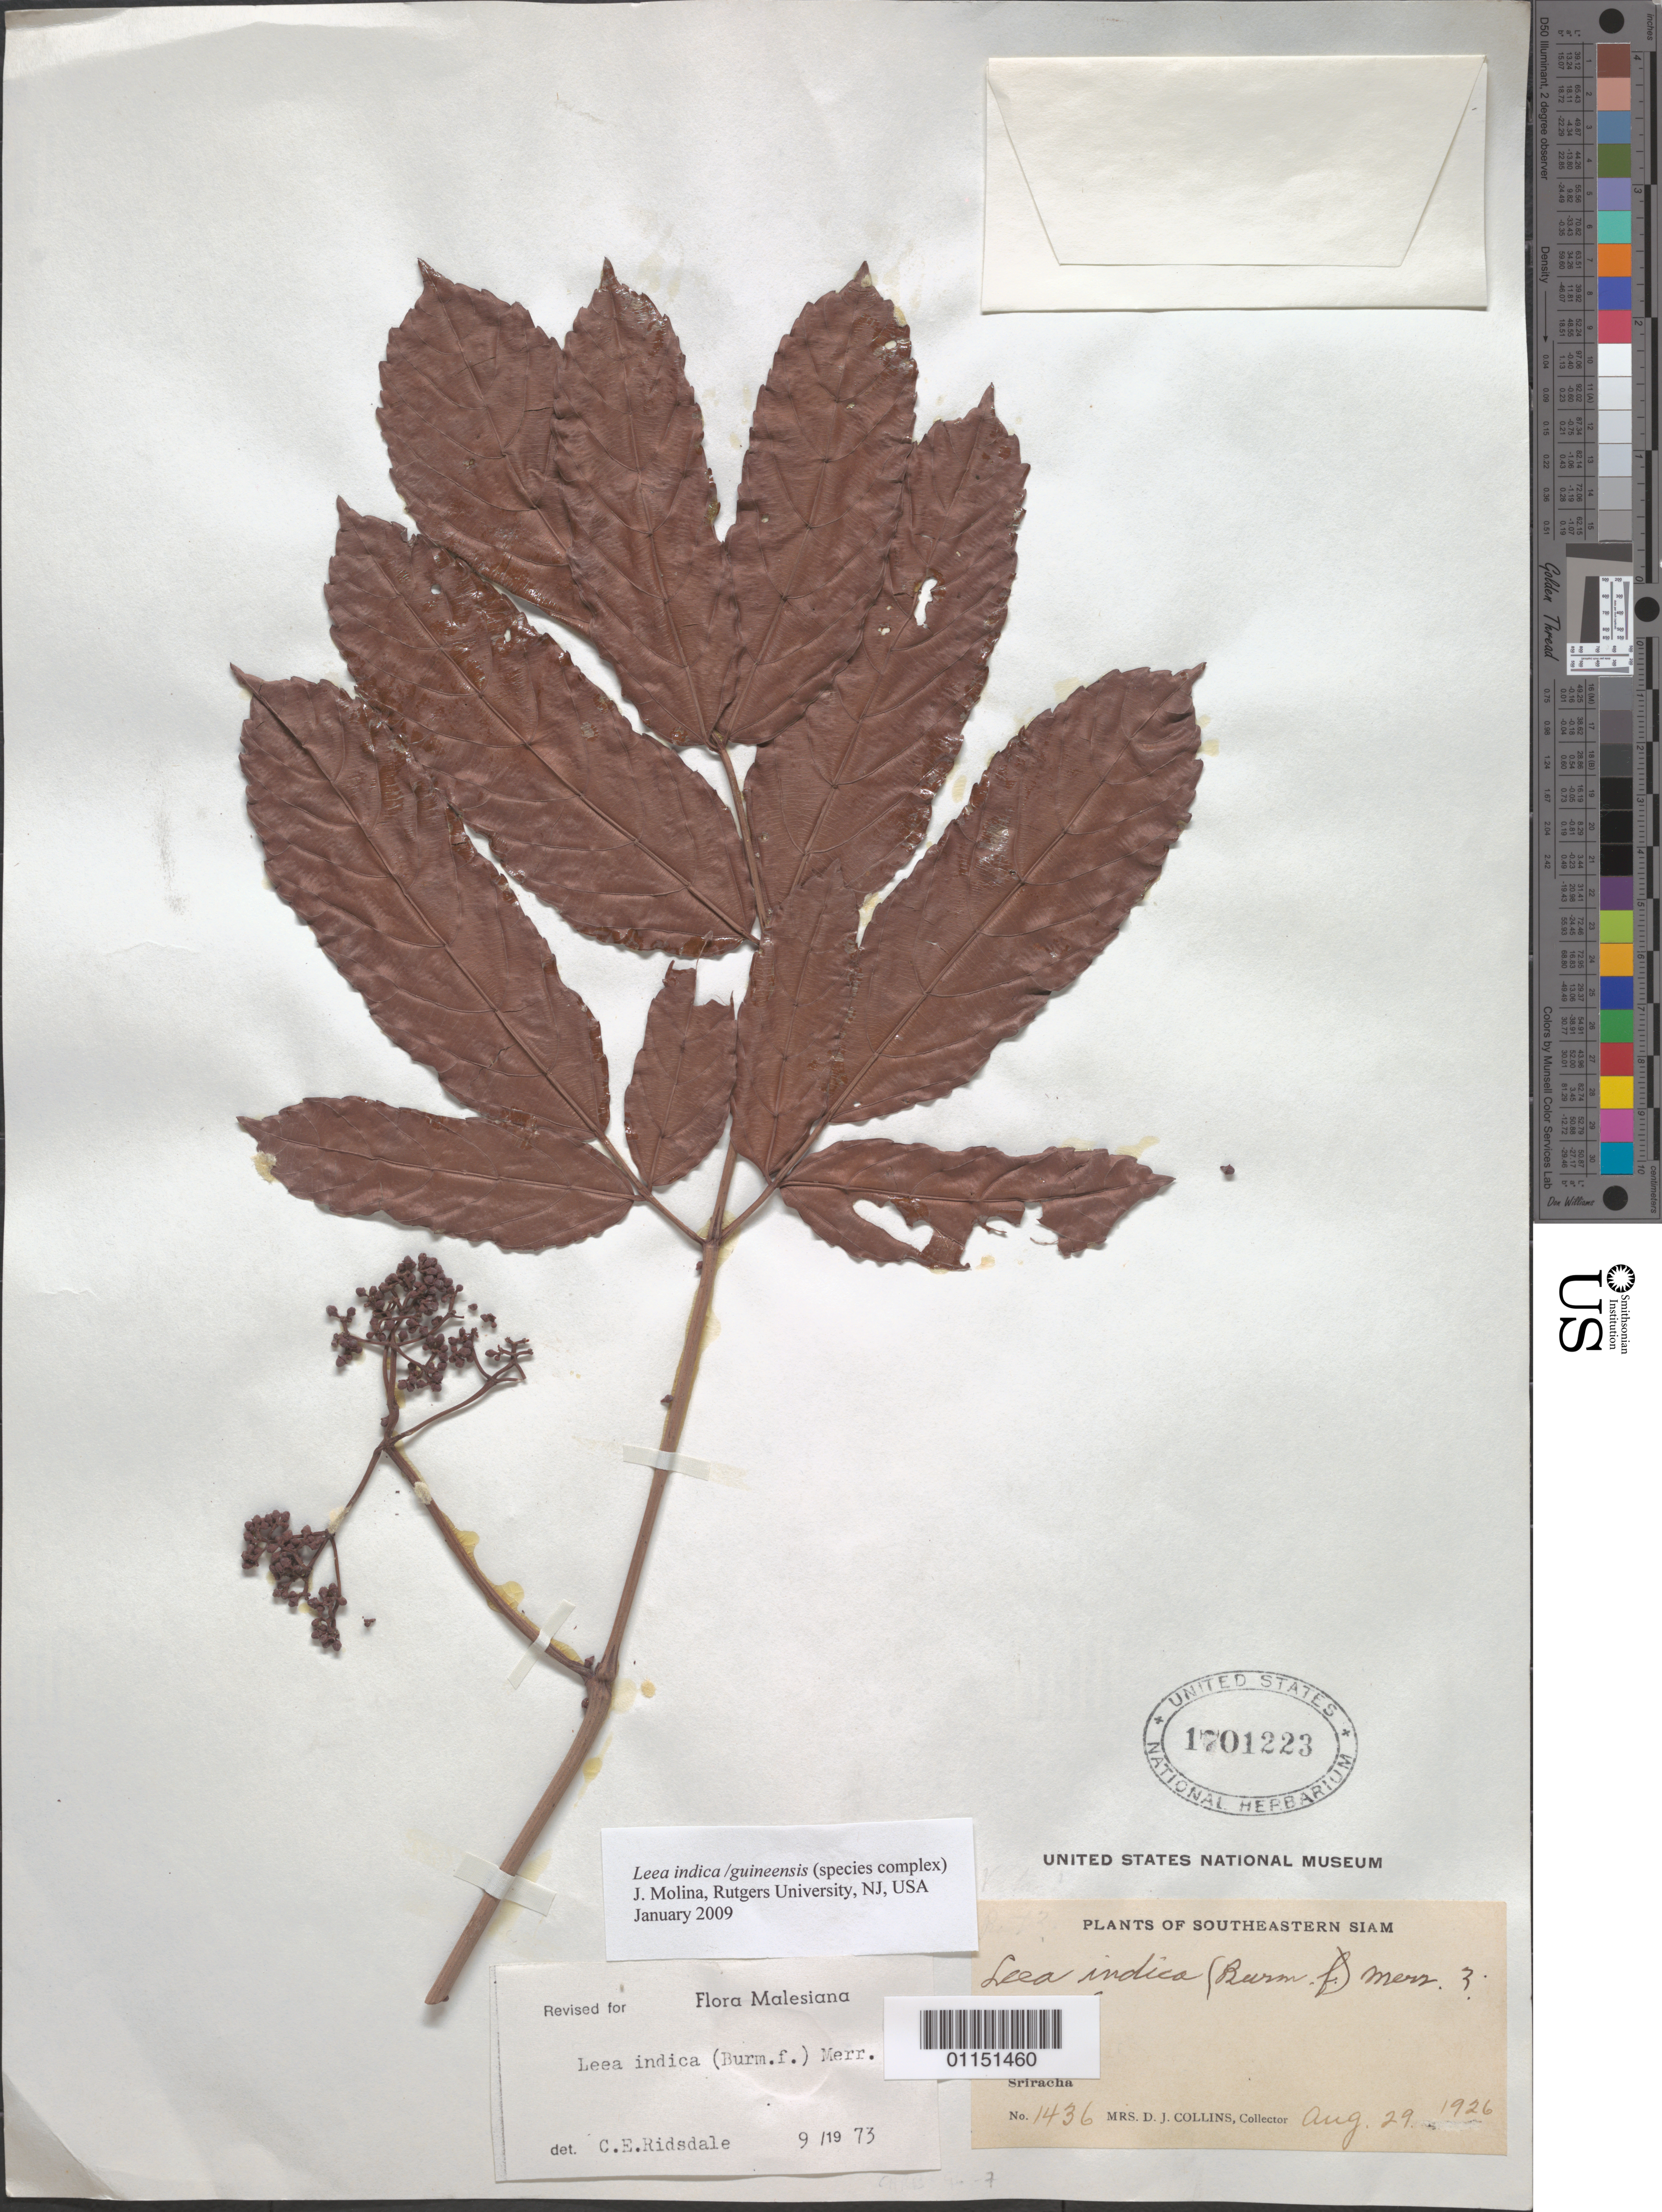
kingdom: Plantae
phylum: Tracheophyta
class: Magnoliopsida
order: Vitales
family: Vitaceae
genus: Leea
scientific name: Leea indica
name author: (Burm. f.) Merr.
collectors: Mrs. D. J. Collins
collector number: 1436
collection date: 1926-08-29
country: Thailand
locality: Sriracha.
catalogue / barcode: US 1701223